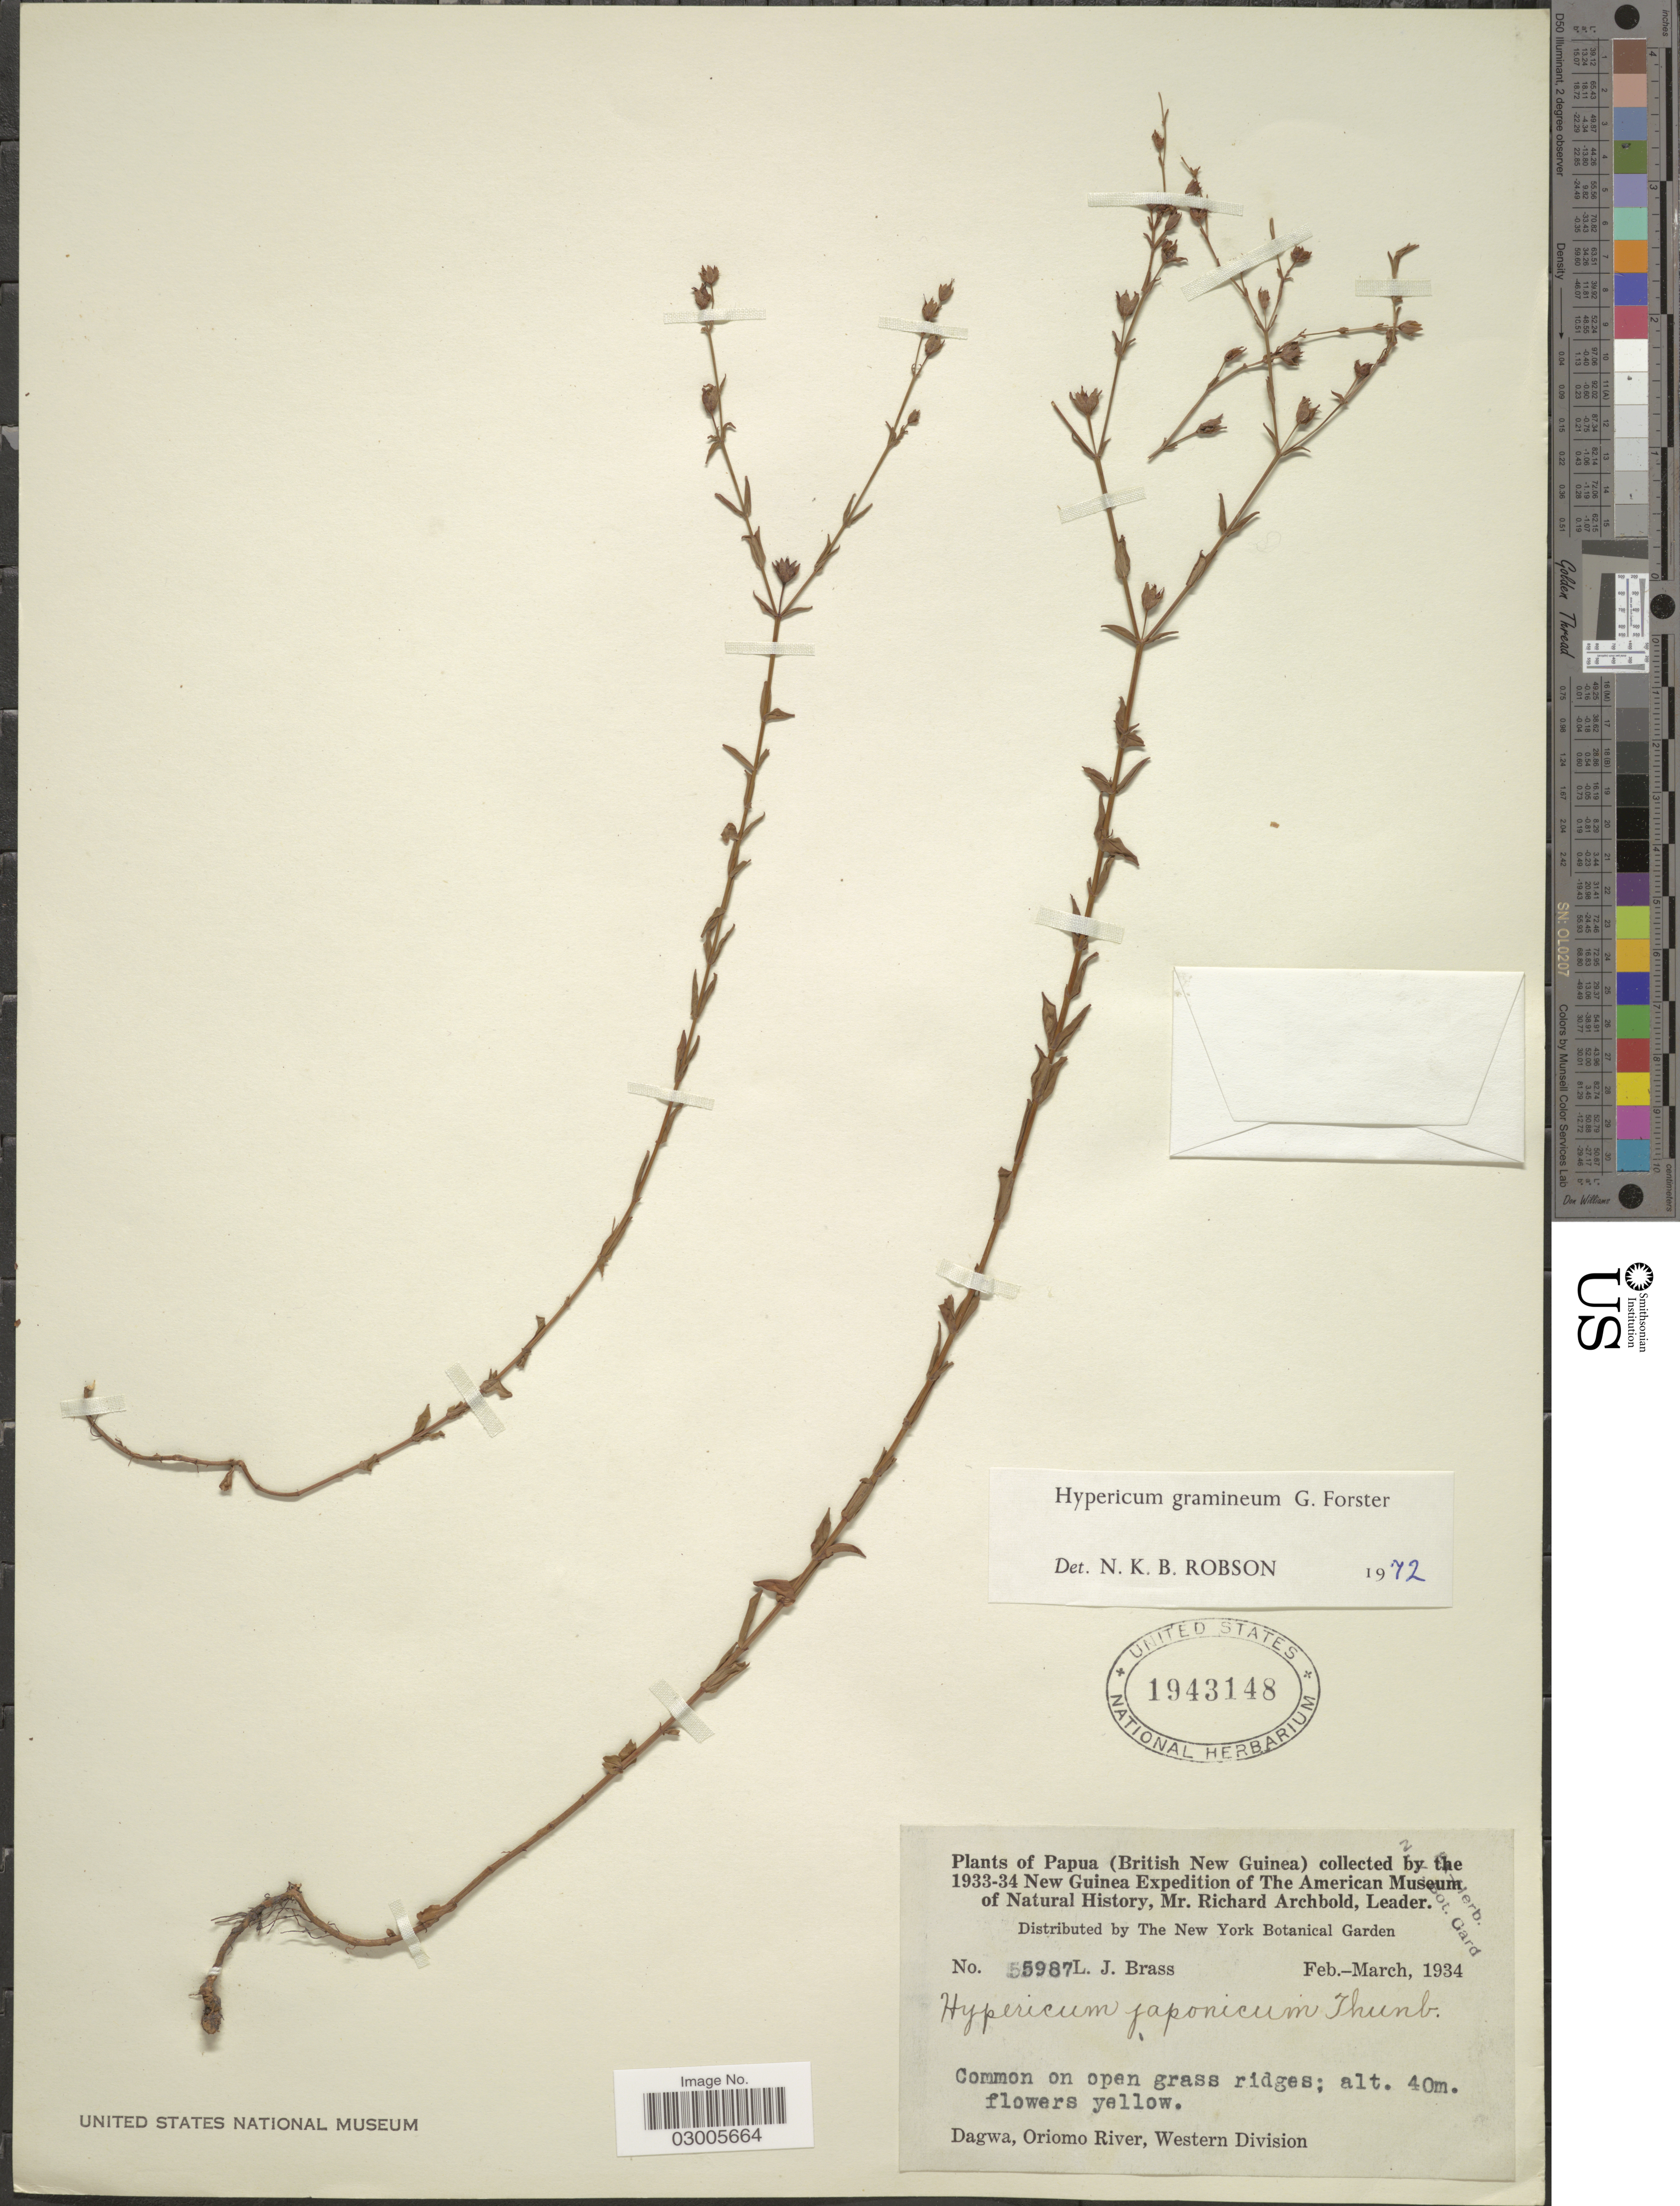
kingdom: Plantae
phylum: Tracheophyta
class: Magnoliopsida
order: Malpighiales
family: Hypericaceae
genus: Hypericum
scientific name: Hypericum gramineum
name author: G. Forst.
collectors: L. J. Brass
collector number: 5987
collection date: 1934-02/1934-03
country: Papua New Guinea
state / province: Manus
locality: Papua (British New Guinea), Dagwa, Oriomo River, Western Division.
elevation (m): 40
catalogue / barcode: US 1943148